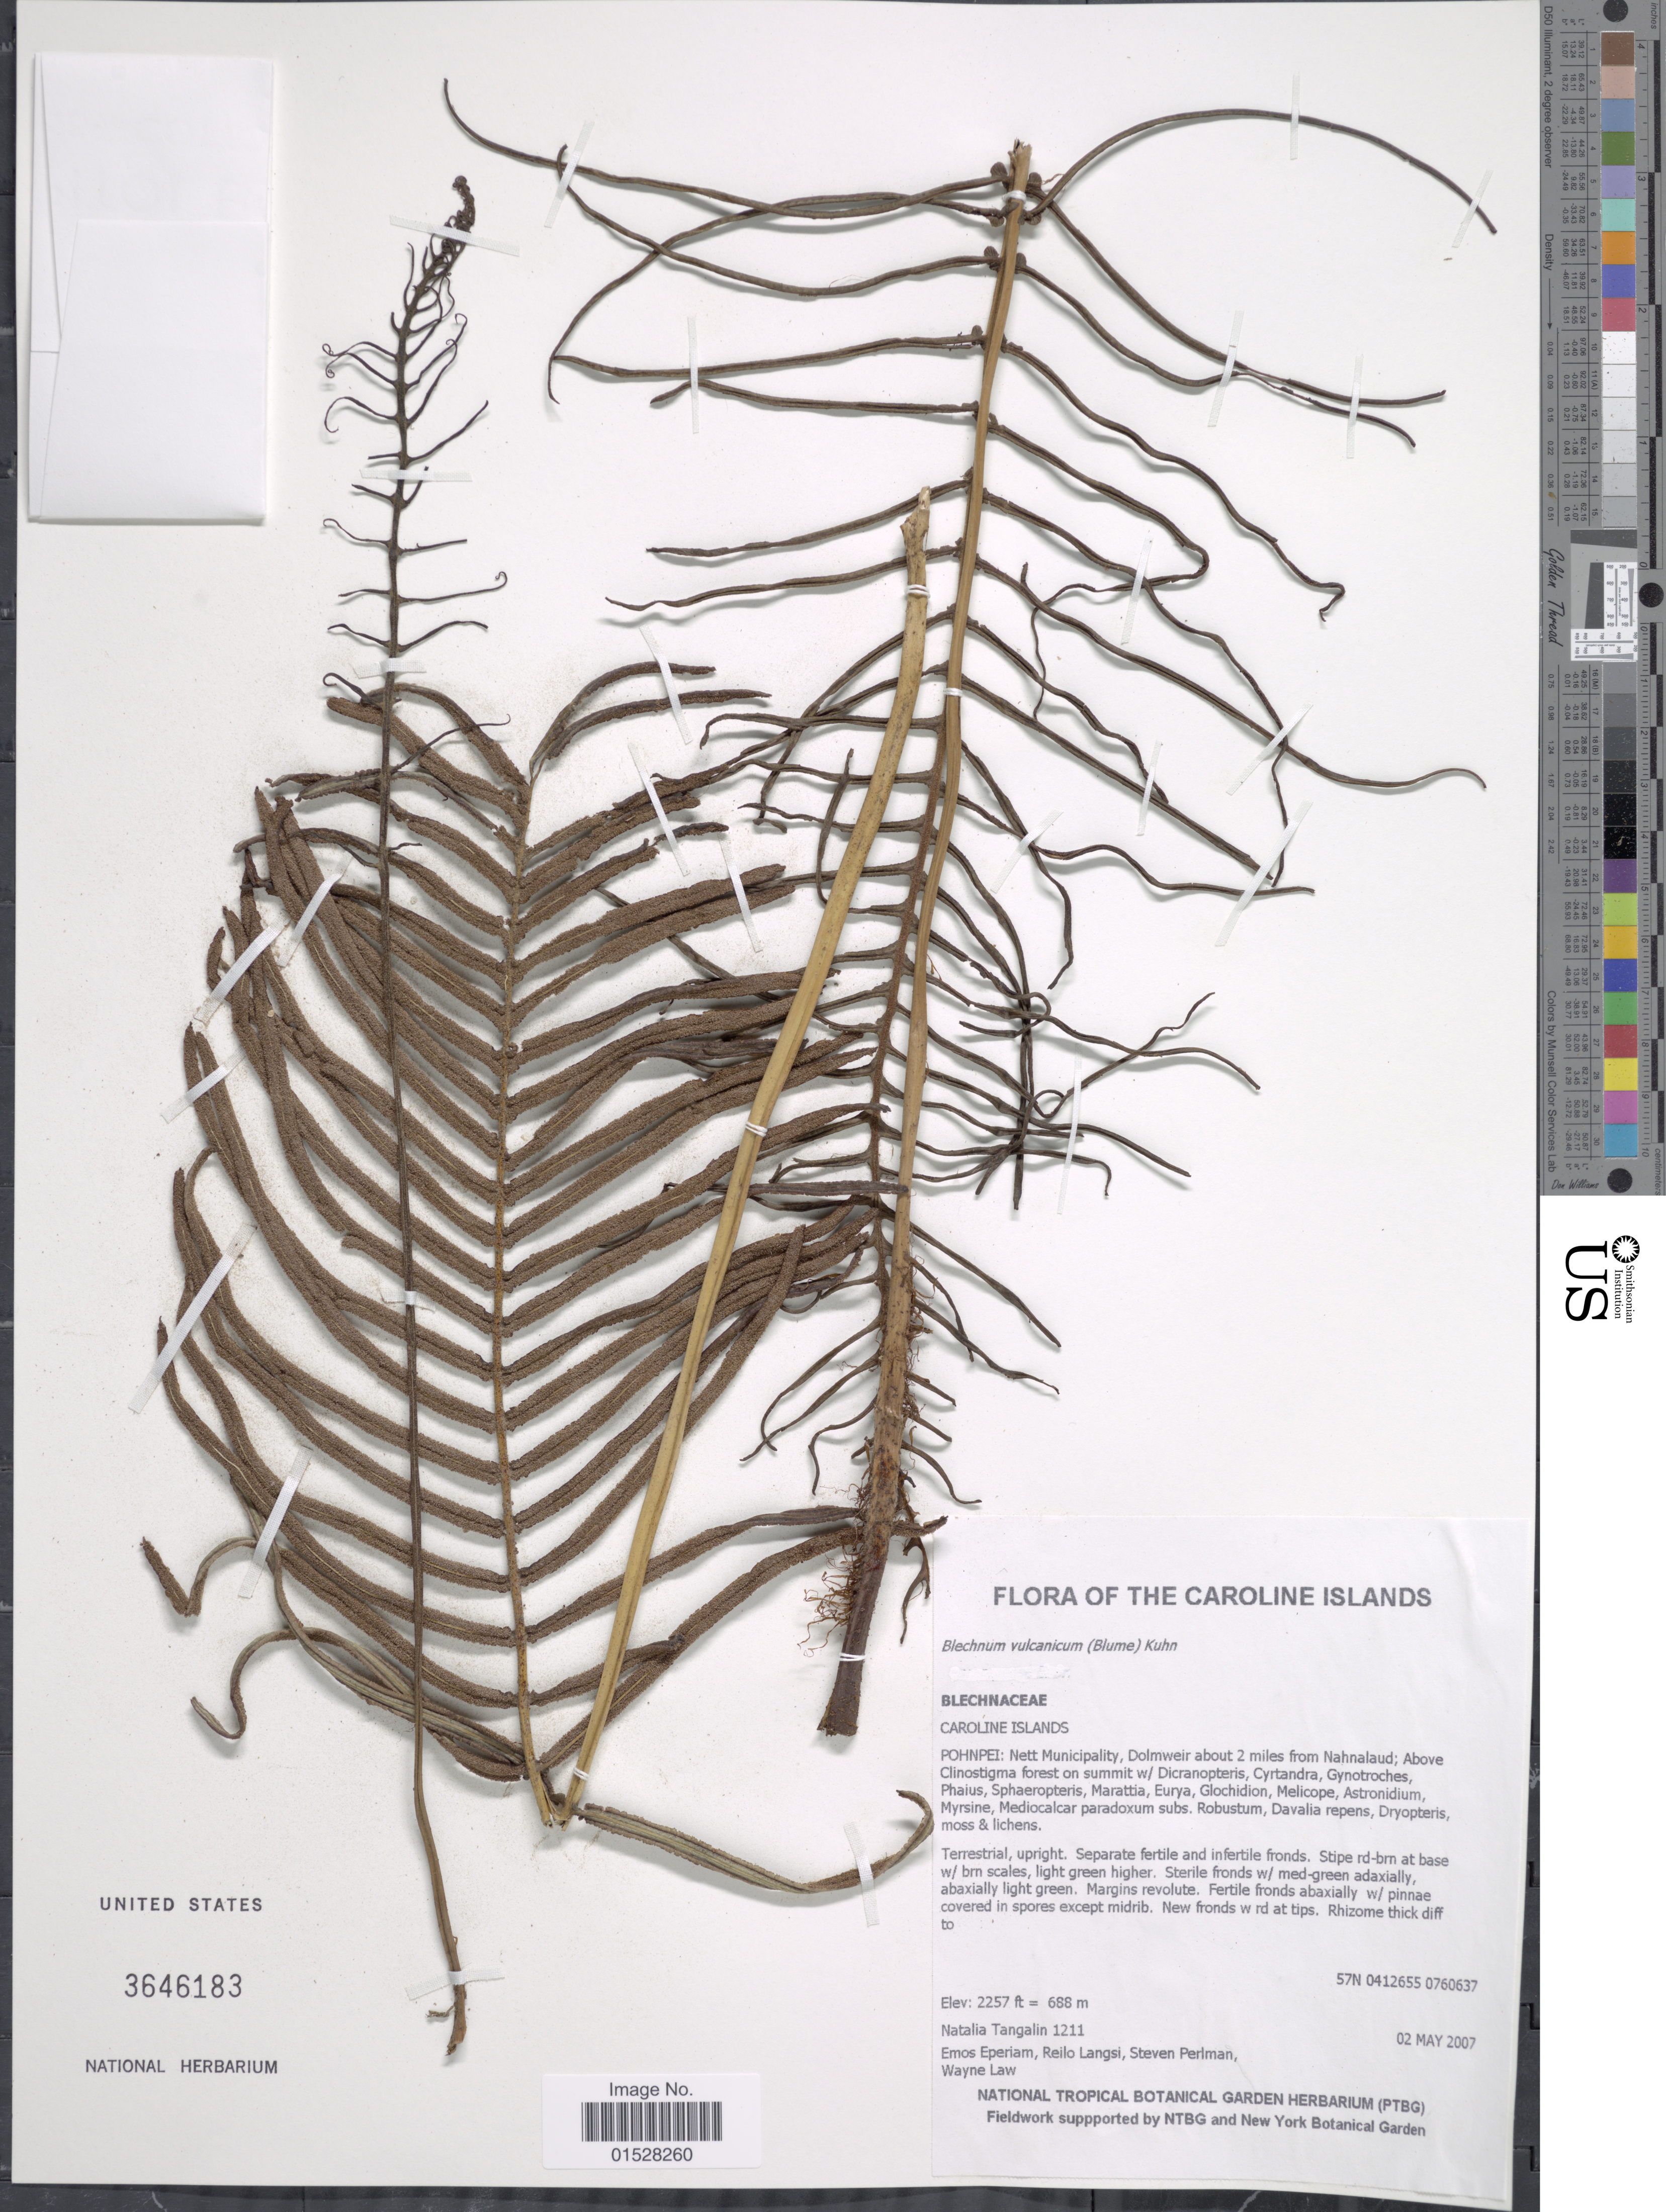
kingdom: Plantae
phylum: Tracheophyta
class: Polypodiopsida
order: Polypodiales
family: Blechnaceae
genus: Blechnum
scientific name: Blechnum vulcanicum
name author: (Blume) Kuhn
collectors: N. Tangalin, P. Eperiam, R. Langsi, S. P. Perlman & W. Law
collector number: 1211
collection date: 2007-05-02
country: Micronesia, Federated States of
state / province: Pohnpei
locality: Caroline Islands, Nett Municipality, Dolmweir about 2 miles from Nahnalaud.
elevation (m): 688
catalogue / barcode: US 3646183